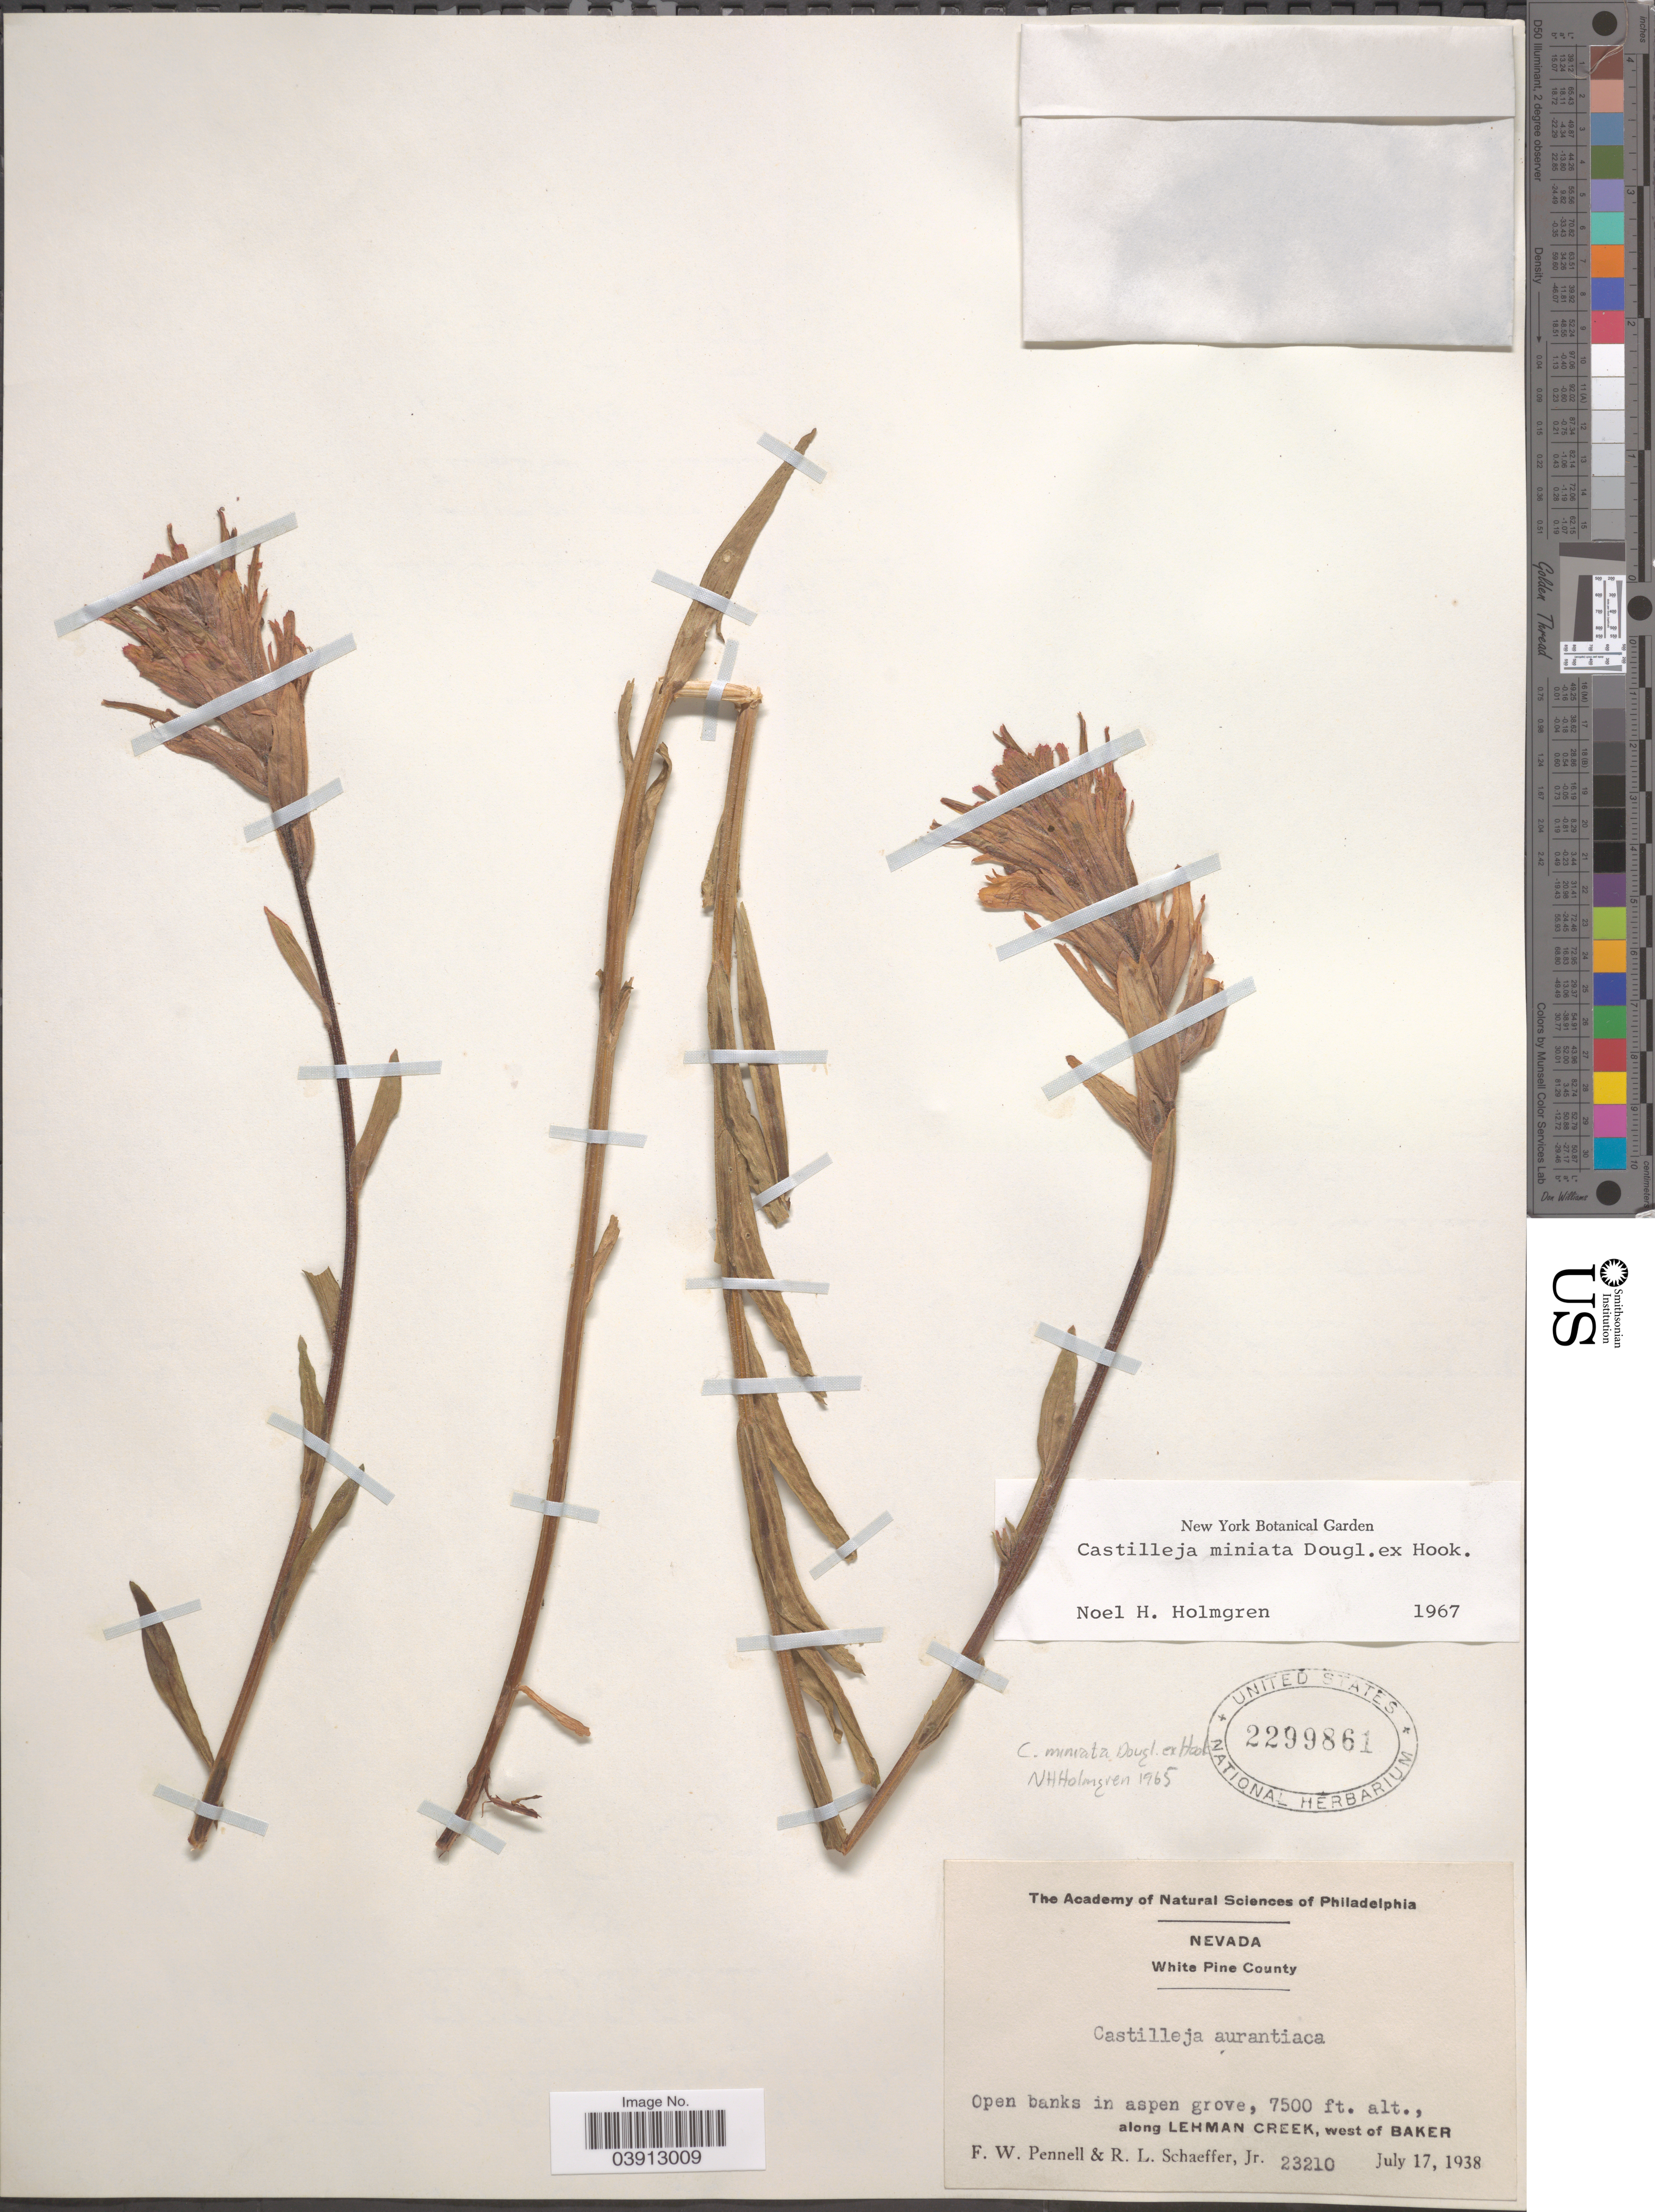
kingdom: Plantae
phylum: Tracheophyta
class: Magnoliopsida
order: Lamiales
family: Orobanchaceae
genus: Castilleja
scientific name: Castilleja miniata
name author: Douglas ex Hook.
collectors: F. W. Pennell & R. L. Schaeffer Jr.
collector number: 23210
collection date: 1938-07-17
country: United States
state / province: Nevada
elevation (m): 2286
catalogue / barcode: US 2299861